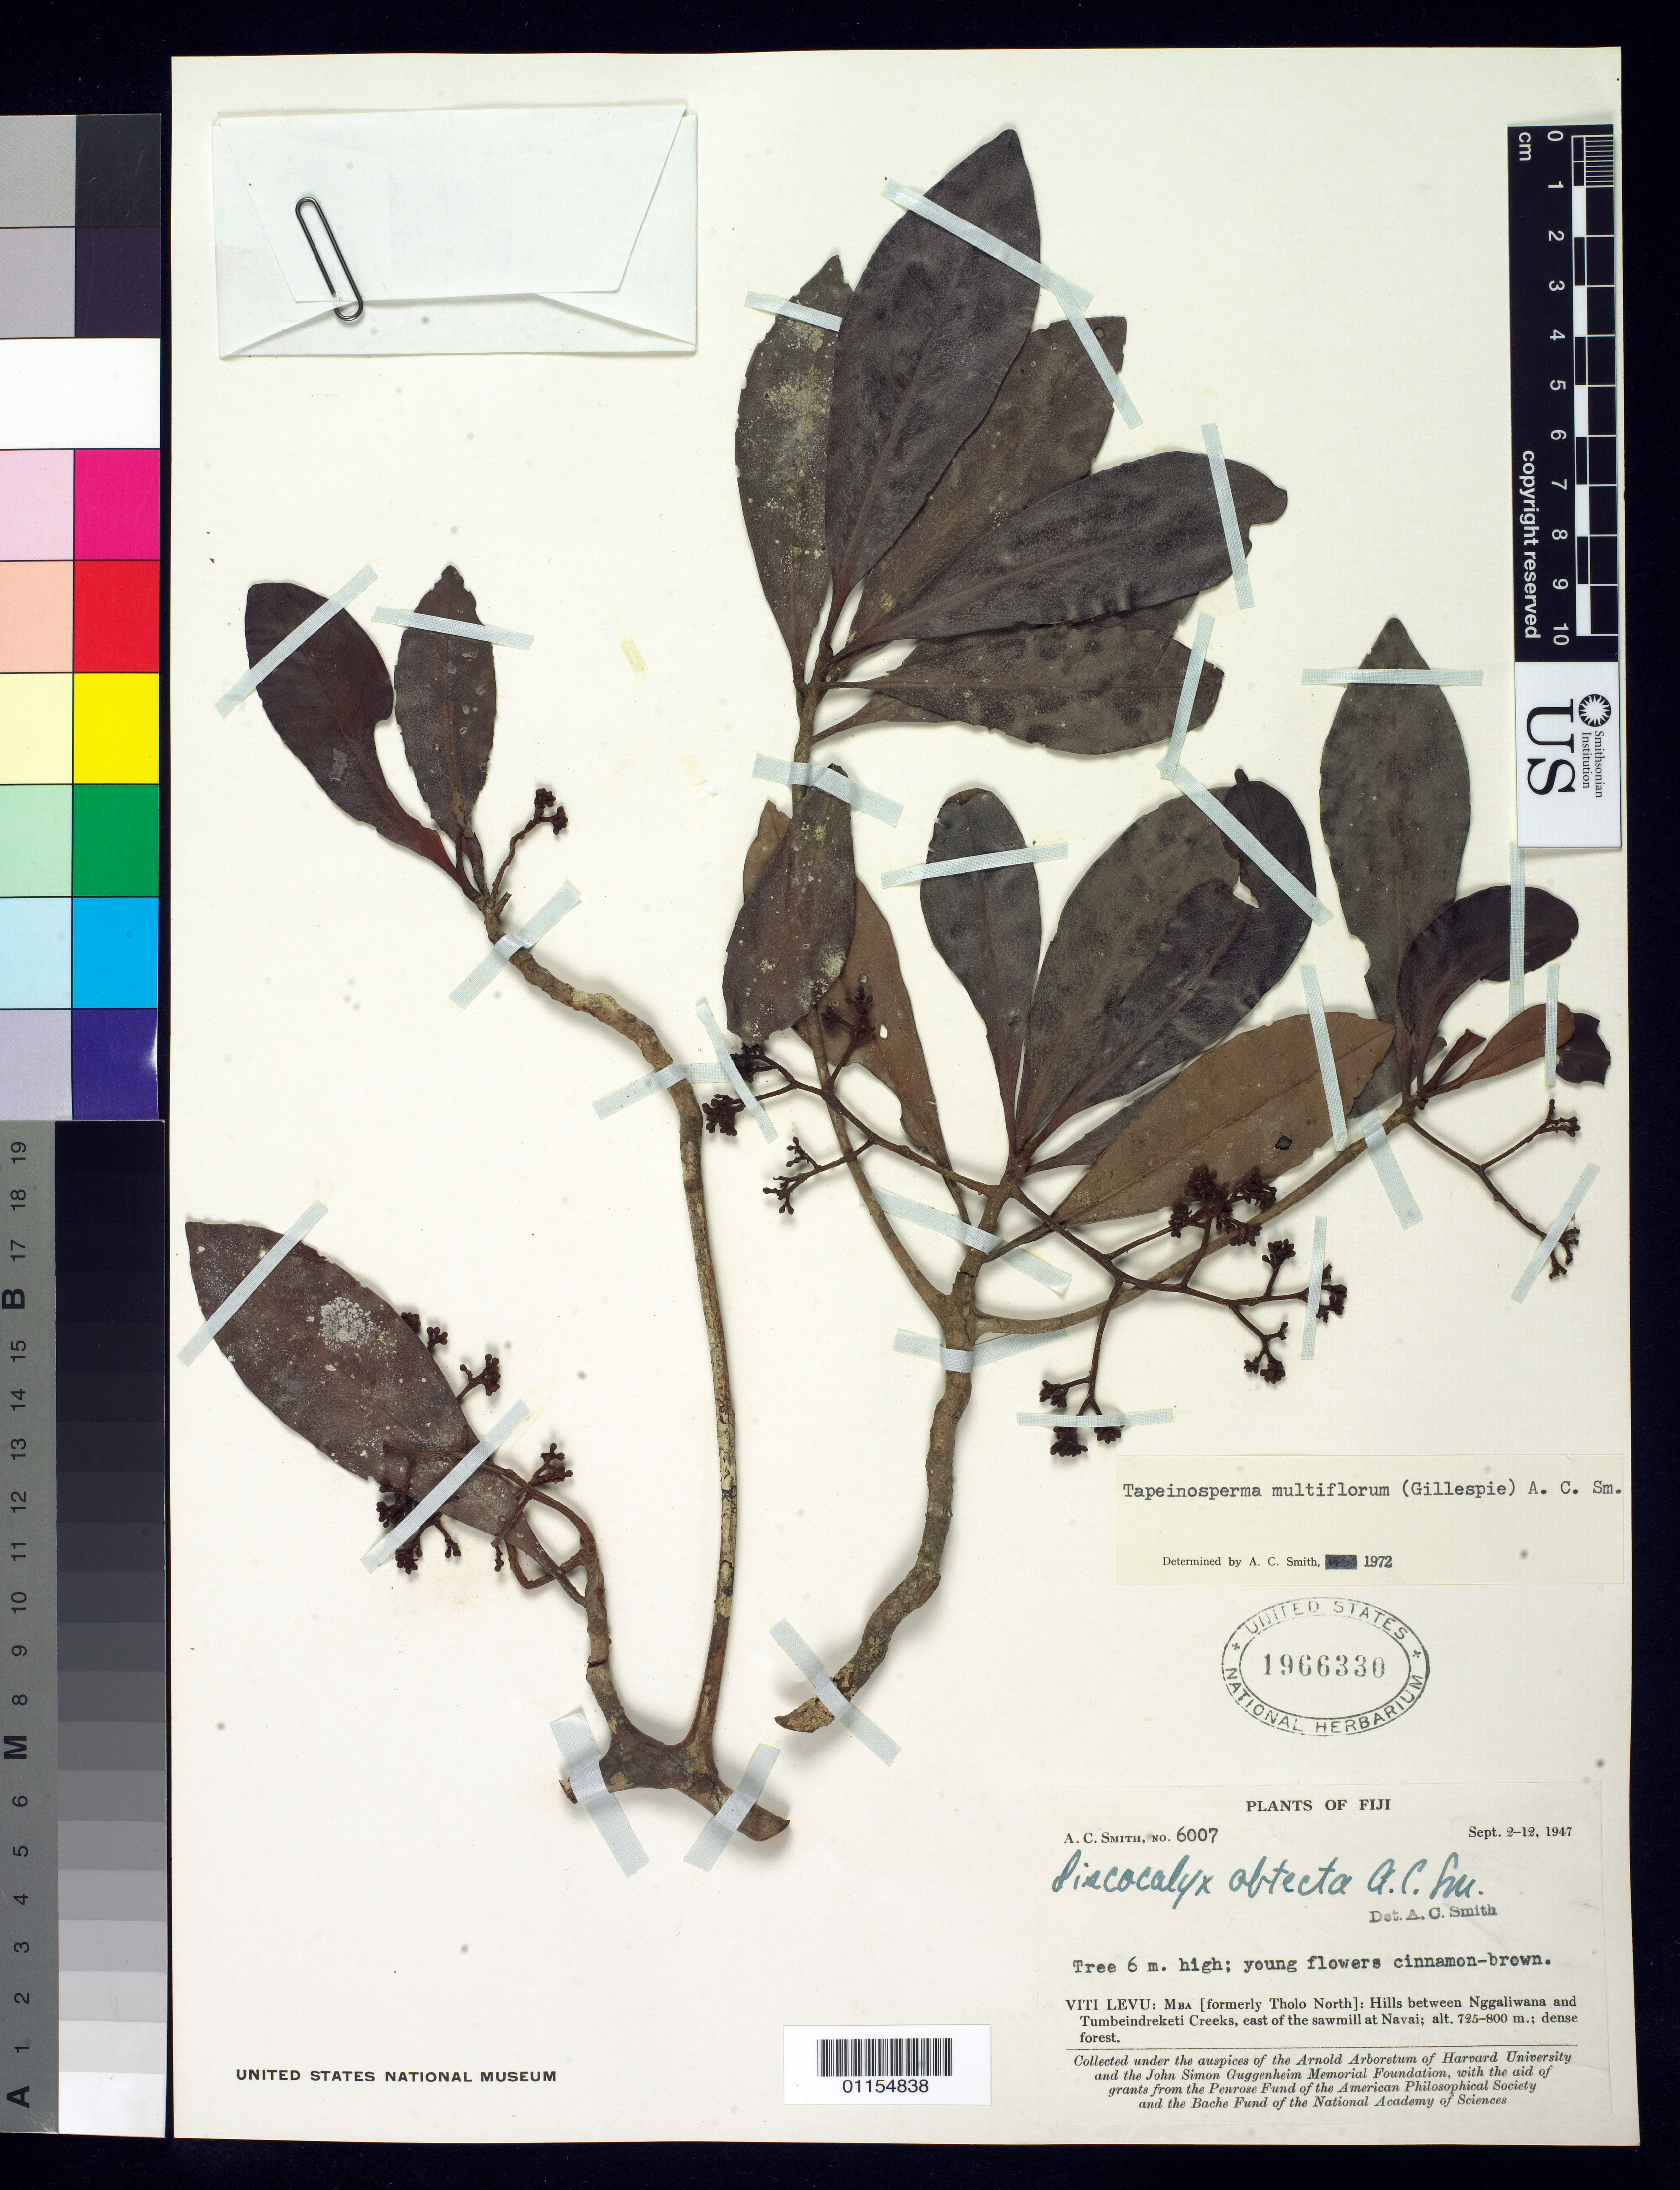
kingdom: Plantae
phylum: Tracheophyta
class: Magnoliopsida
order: Ericales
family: Primulaceae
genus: Tapeinosperma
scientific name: Tapeinosperma ampliflorum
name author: A.C. Sm.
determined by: Smith, A. C.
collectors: A. C. Smith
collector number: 6007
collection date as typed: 02 Sep 1947 to 12 Sep 1947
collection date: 1947-09-02/1947-09-12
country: Fiji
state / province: Western Division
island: Viti Levu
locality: Mba Prov., between nggaliwana and tumbeindreketi creeks, e of sawmill at navai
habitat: Dense forest.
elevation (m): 725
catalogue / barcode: US 1966330